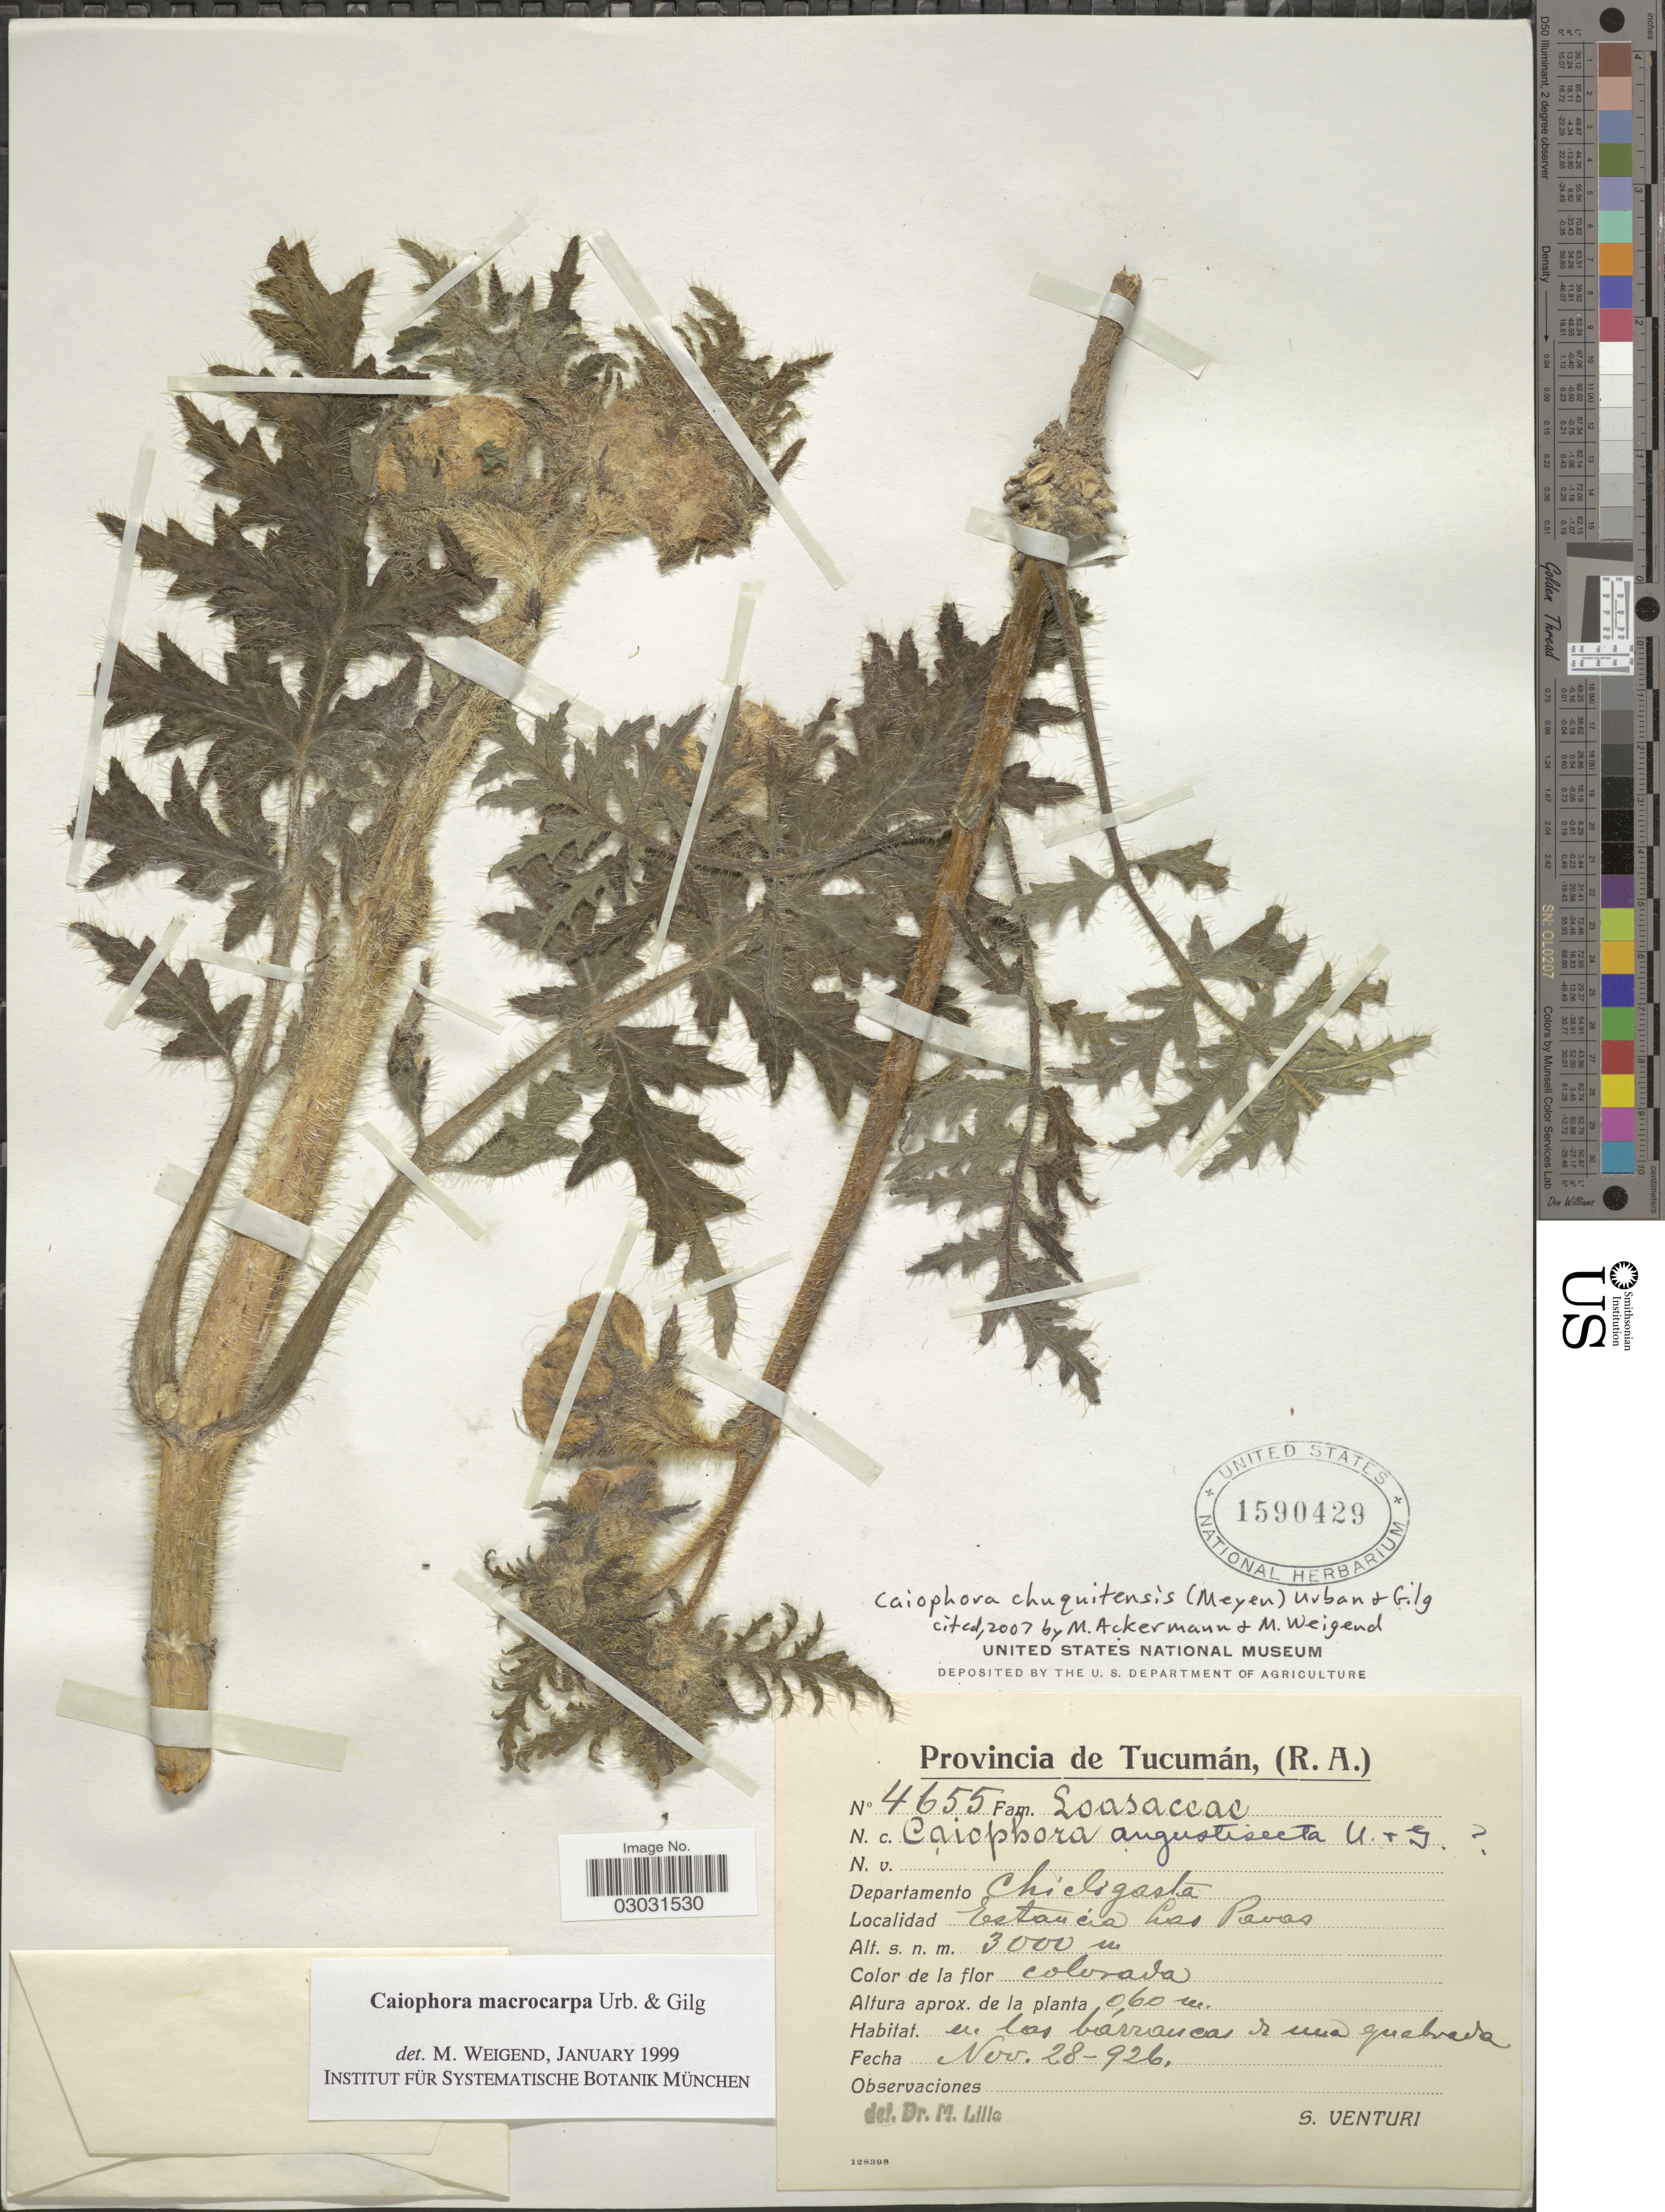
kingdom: Plantae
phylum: Tracheophyta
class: Magnoliopsida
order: Cornales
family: Loasaceae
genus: Caiophora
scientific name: Caiophora chuquitensis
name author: (Meyen) Urb. & Gilg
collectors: S. Venturi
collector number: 4655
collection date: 1926-11-28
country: Argentina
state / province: Tucuman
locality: Departamento Chicligasta. Estancia Las Pavas.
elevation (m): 3000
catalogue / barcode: US 1590429